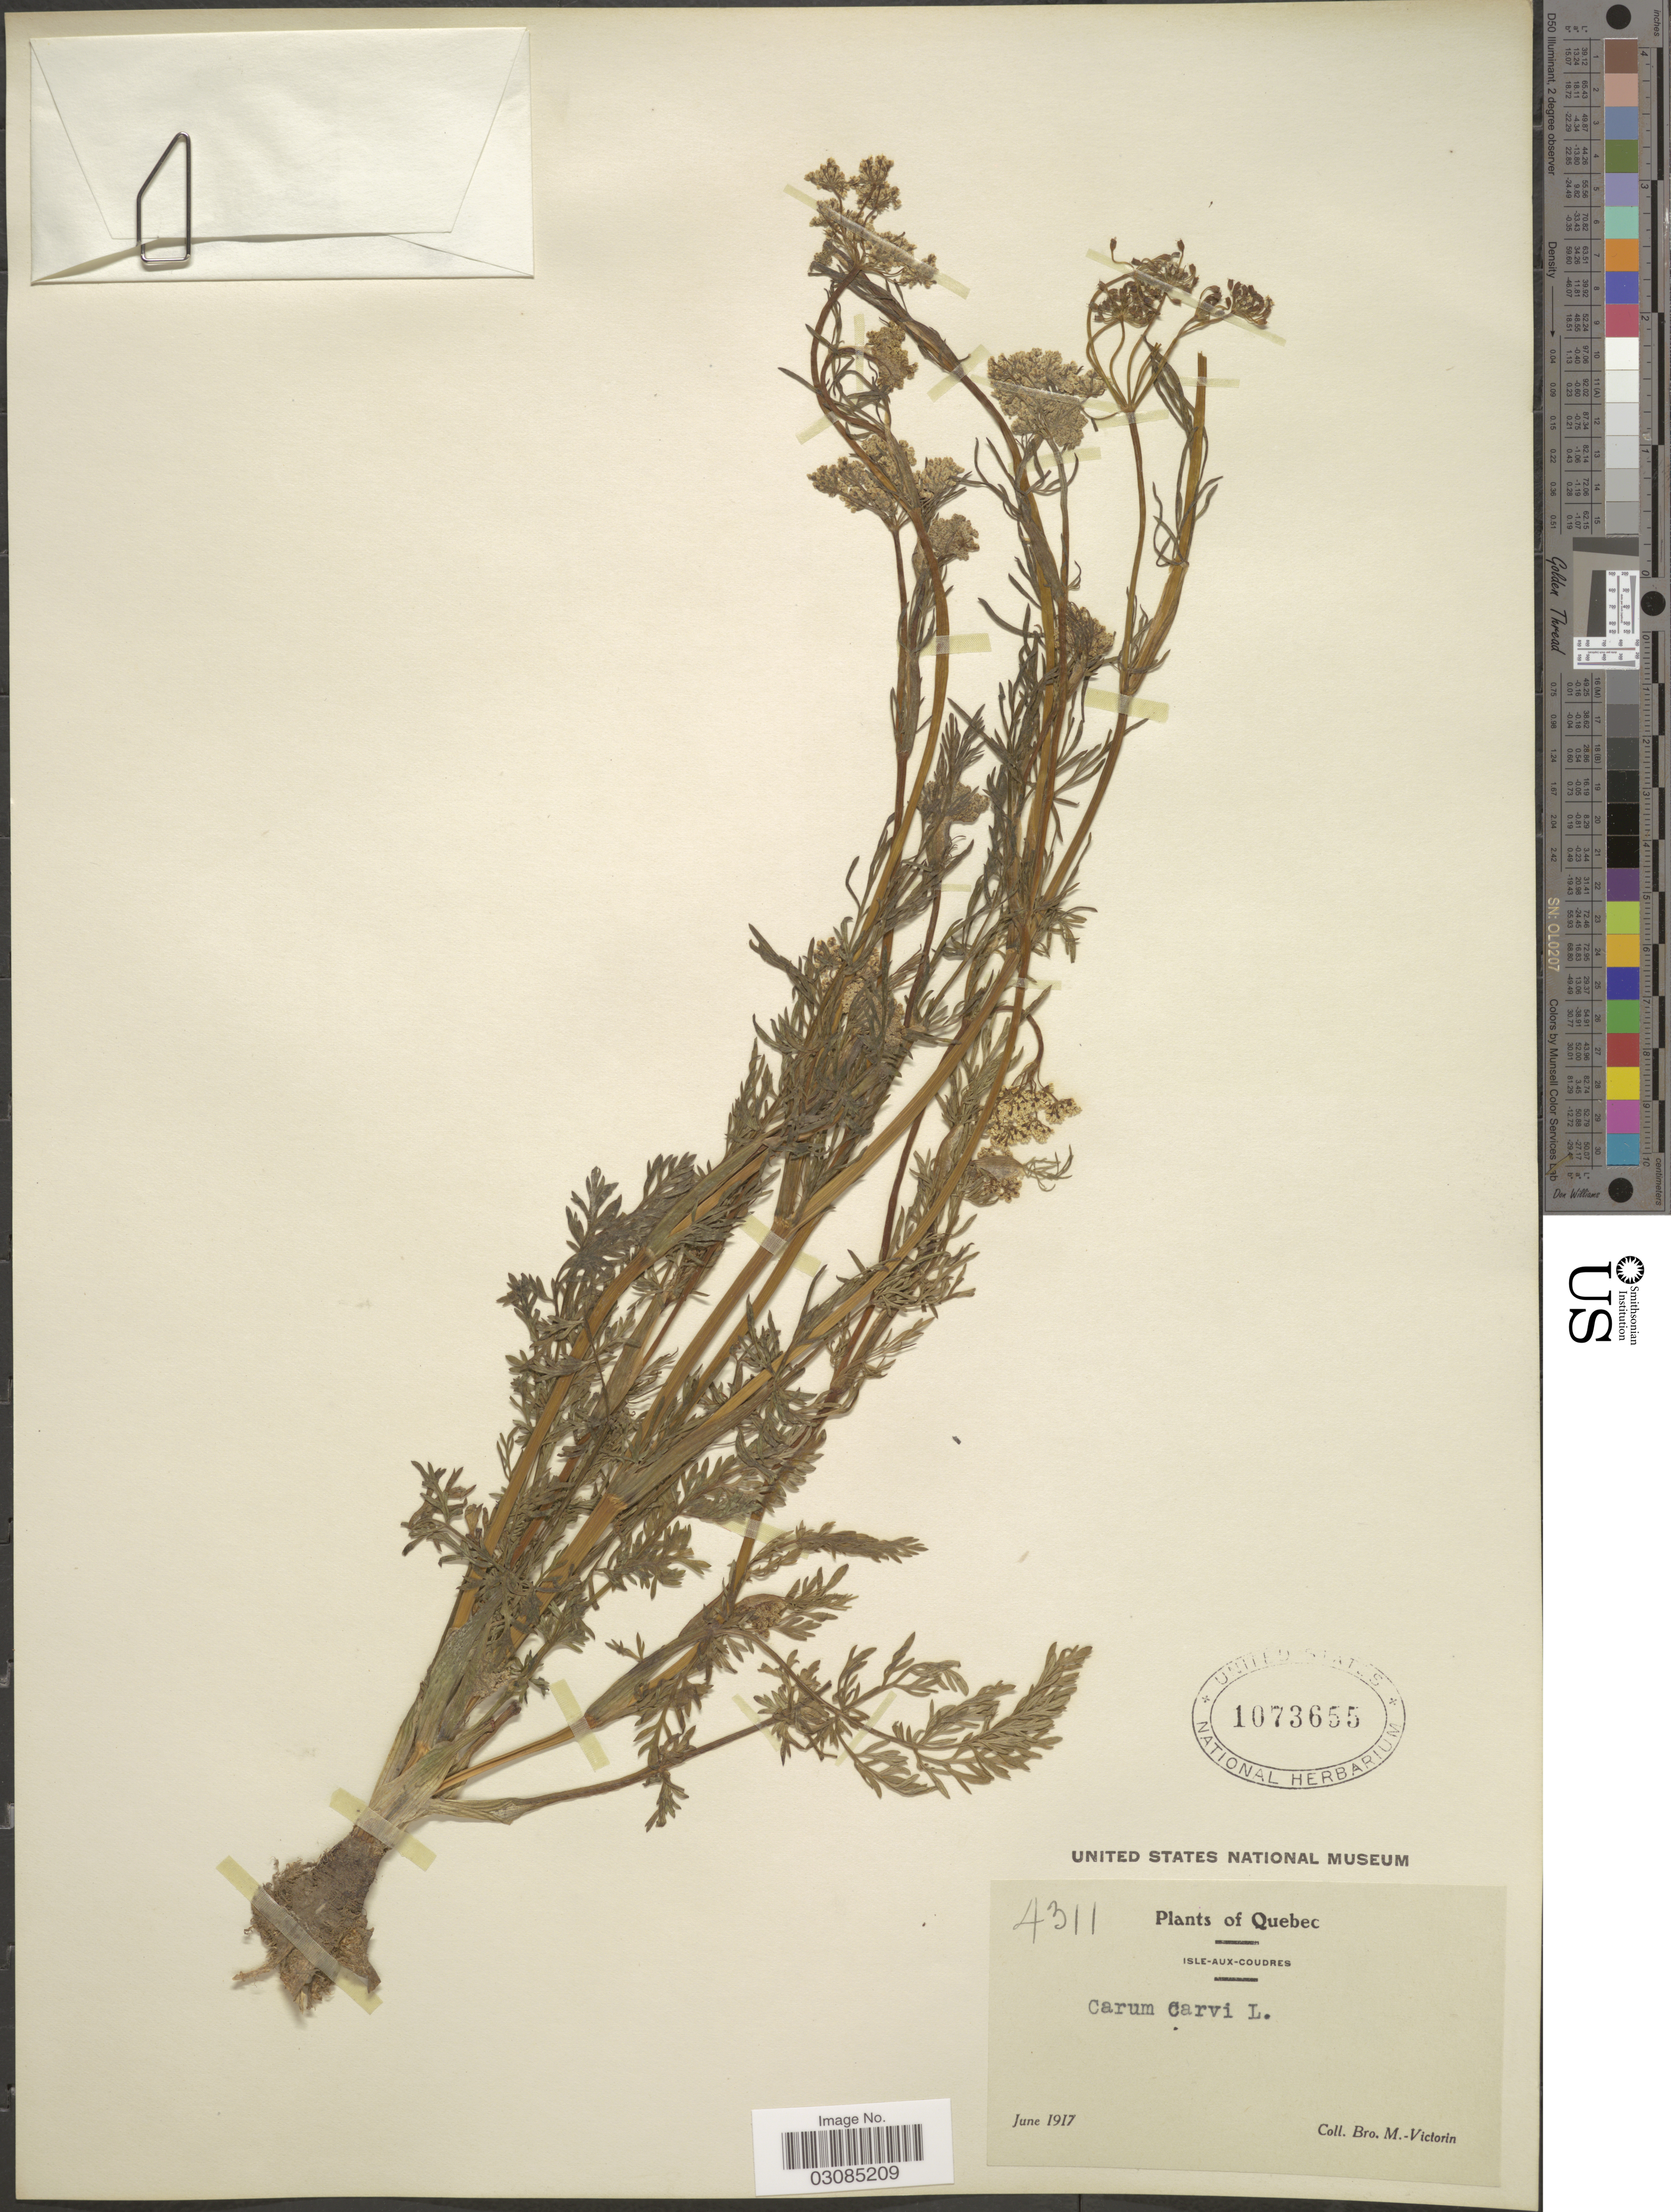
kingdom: Plantae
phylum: Tracheophyta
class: Magnoliopsida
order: Apiales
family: Apiaceae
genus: Carum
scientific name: Carum carvi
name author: L.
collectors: Fr. Marie-Victorin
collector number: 4311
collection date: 1917-06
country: Canada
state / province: Quebec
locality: Isle-Aux-Cooudres.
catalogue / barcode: US 1073655